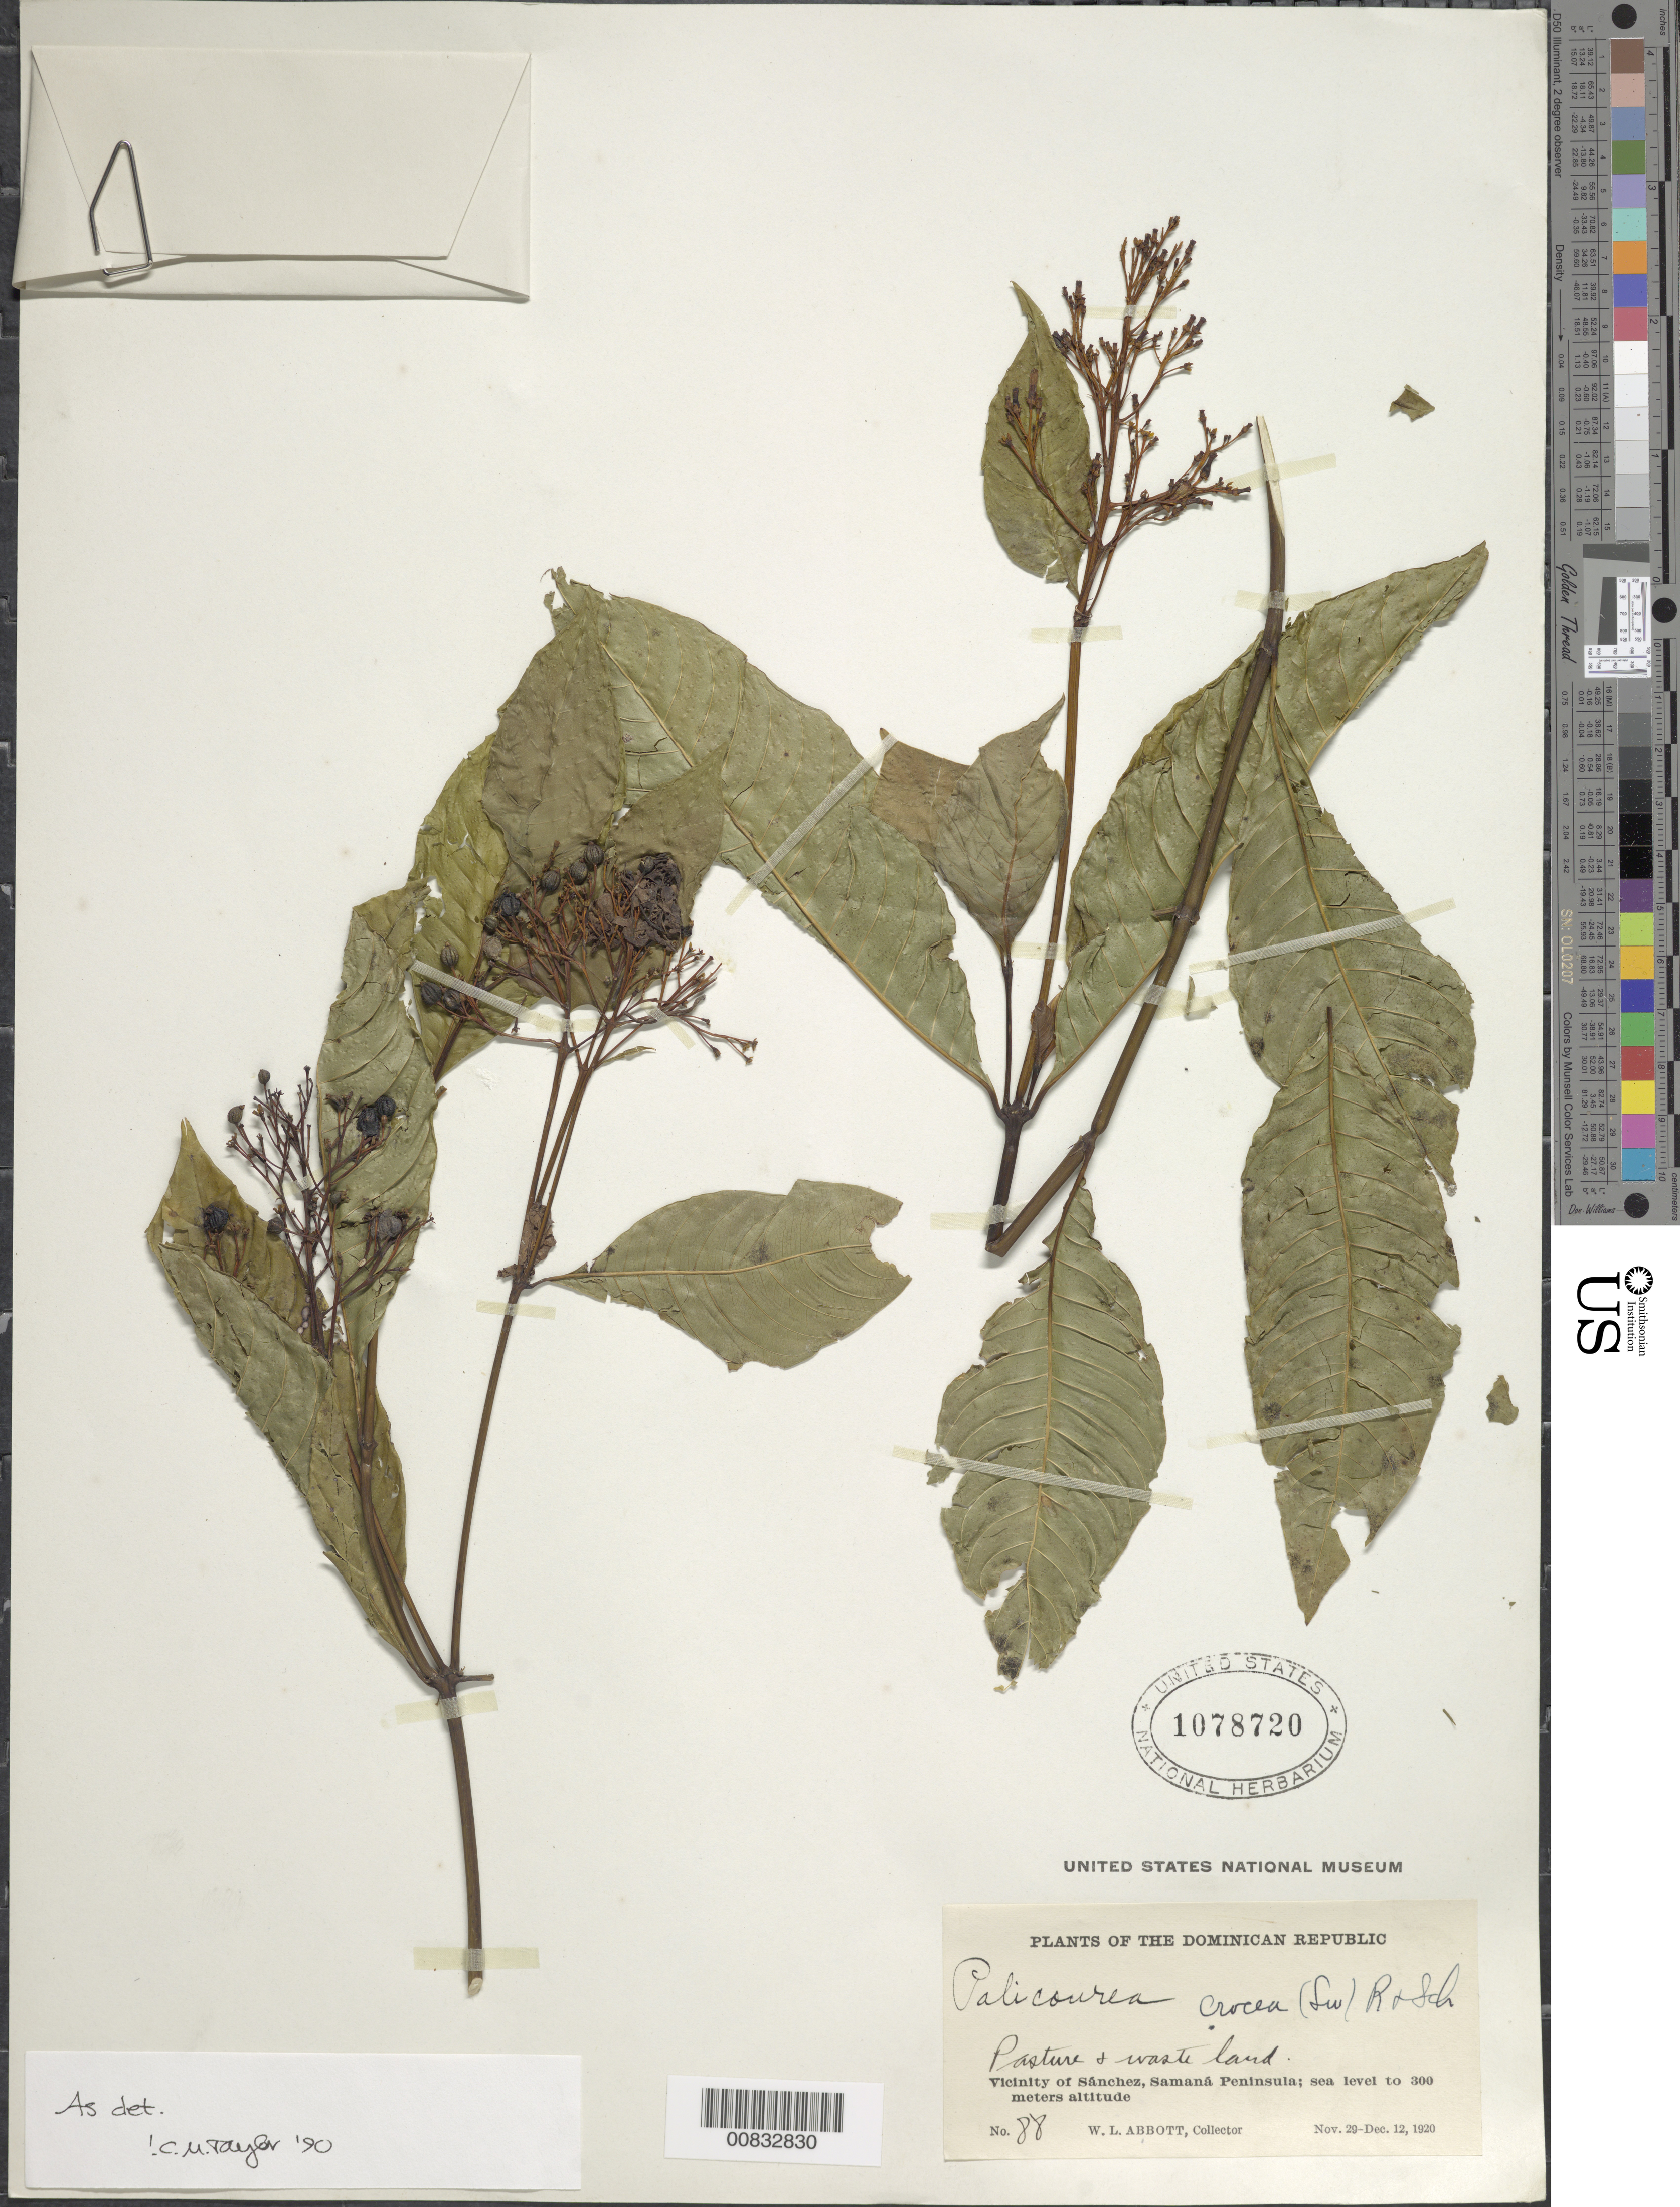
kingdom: Plantae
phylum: Tracheophyta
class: Magnoliopsida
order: Gentianales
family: Rubiaceae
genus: Palicourea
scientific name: Palicourea crocea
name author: (Sw.) Schult.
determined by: Taylor, Charlotte M.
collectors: W. L. Abbott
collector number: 88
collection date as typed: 29 Nov 1920 to 12 Dec 1920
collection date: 1920-11-29/1920-12-12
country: Dominican Republic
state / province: Samana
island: Hispaniola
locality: Vicinity of Sánchez, Samaná Peninsula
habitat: Pasture and waste land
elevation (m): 0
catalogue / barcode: US 1078720